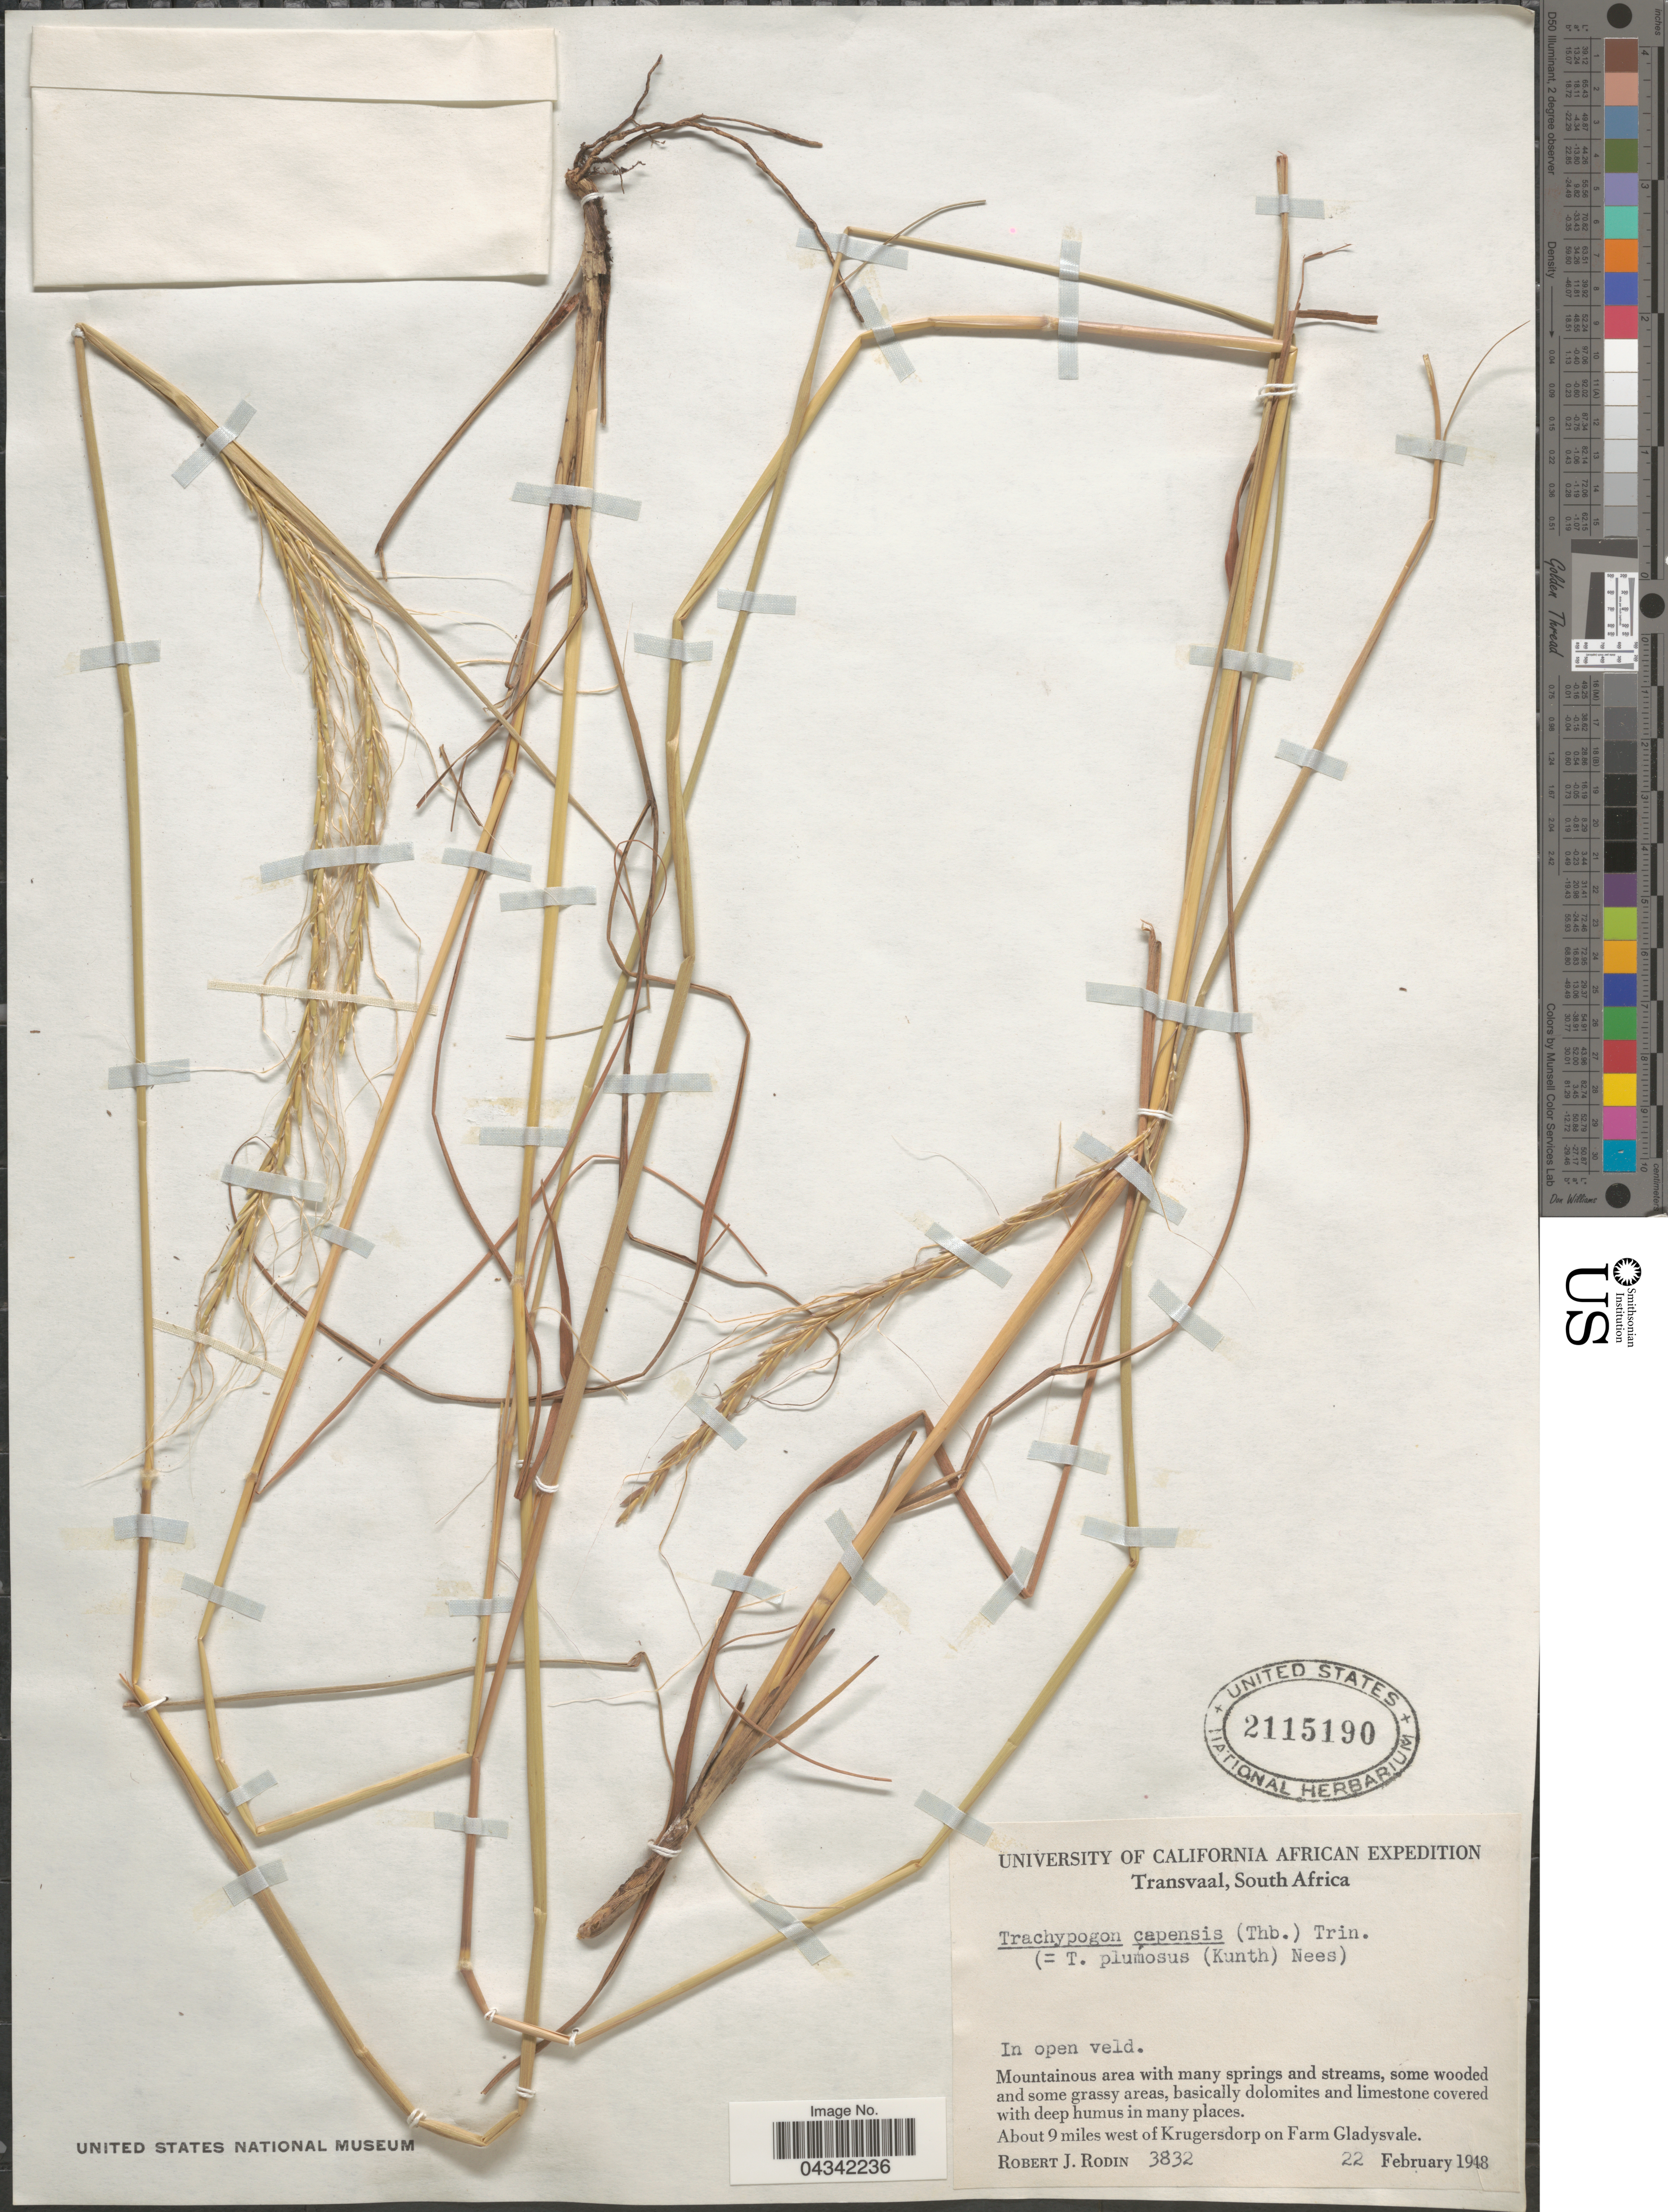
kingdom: Plantae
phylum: Tracheophyta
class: Liliopsida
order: Poales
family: Poaceae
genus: Trachypogon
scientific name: Trachypogon spicatus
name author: (L. f.) Kuntze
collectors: R. J. Rodin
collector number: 3832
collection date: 1948-02-22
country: South Africa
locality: University of California African Expedition. Transvaal. About 9 miles west of Krugersdorp on Farm Gladysvale.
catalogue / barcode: US 2115190